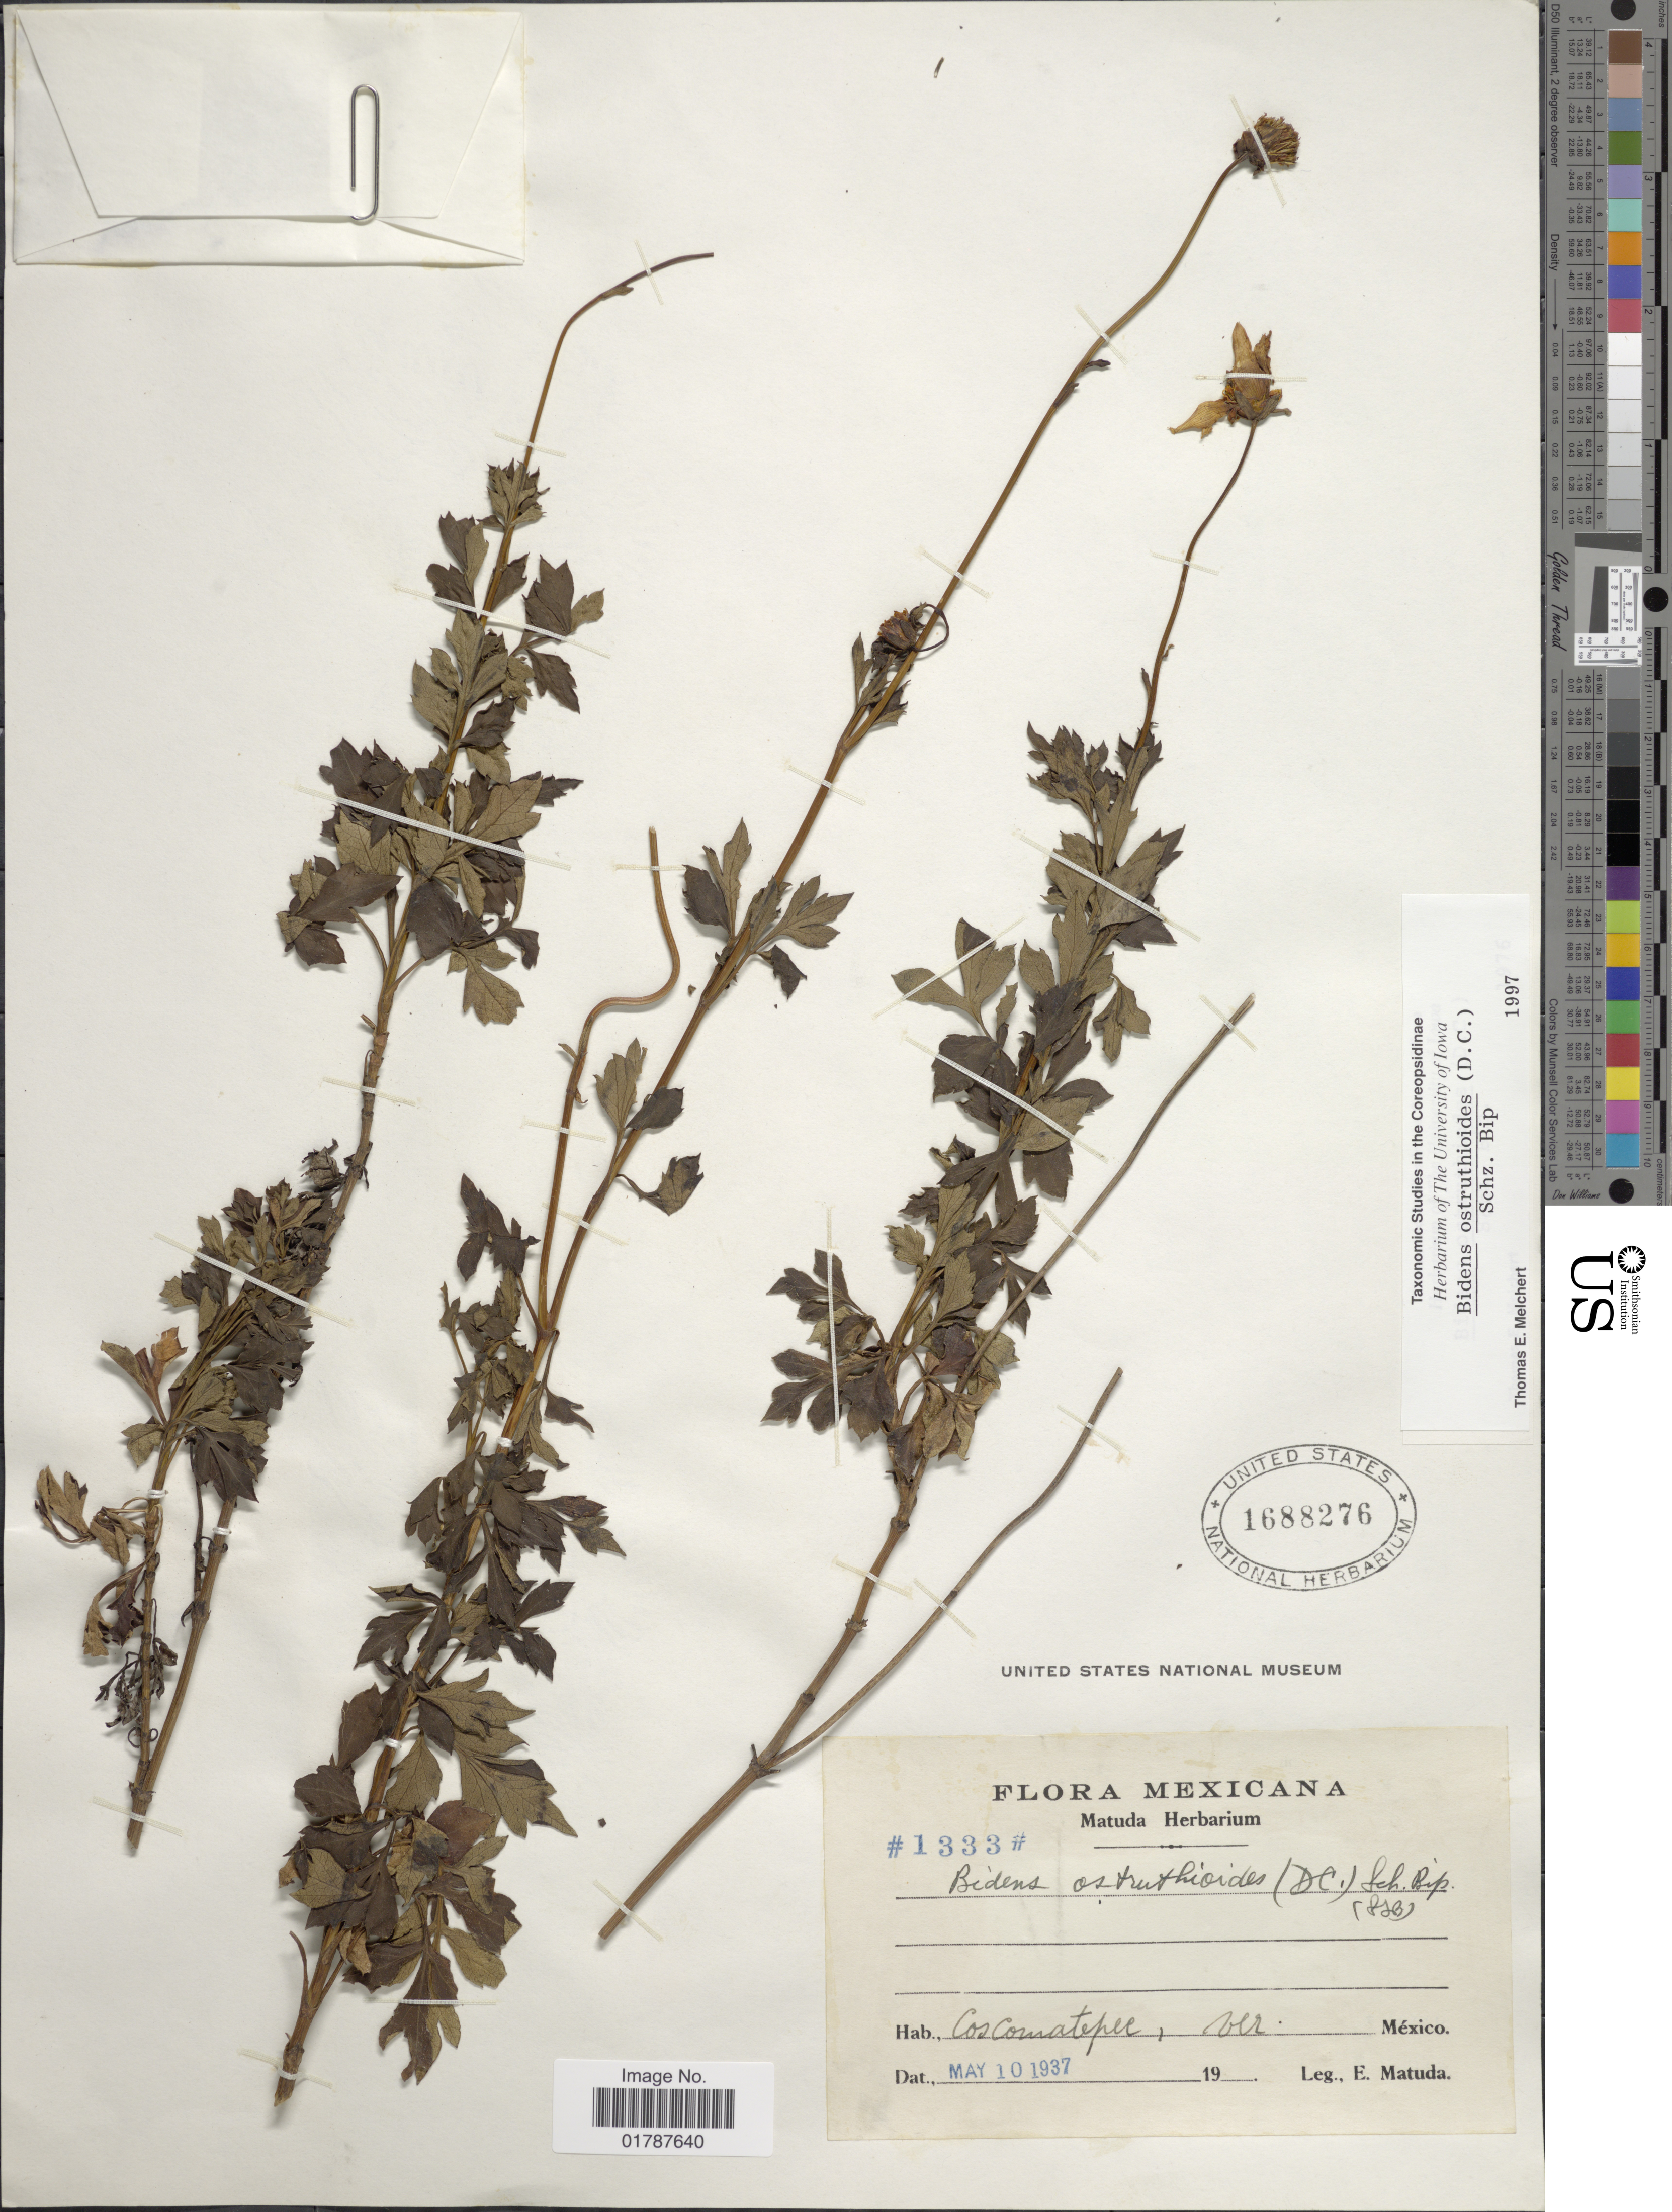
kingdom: Plantae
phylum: Tracheophyta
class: Magnoliopsida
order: Asterales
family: Asteraceae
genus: Bidens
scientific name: Bidens ostruthioides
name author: (DC.) Sch. Bip.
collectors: E. Matuda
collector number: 1333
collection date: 1937-05-10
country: Mexico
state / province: Veracruz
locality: Coscomatepec, ver.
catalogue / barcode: US 1688276